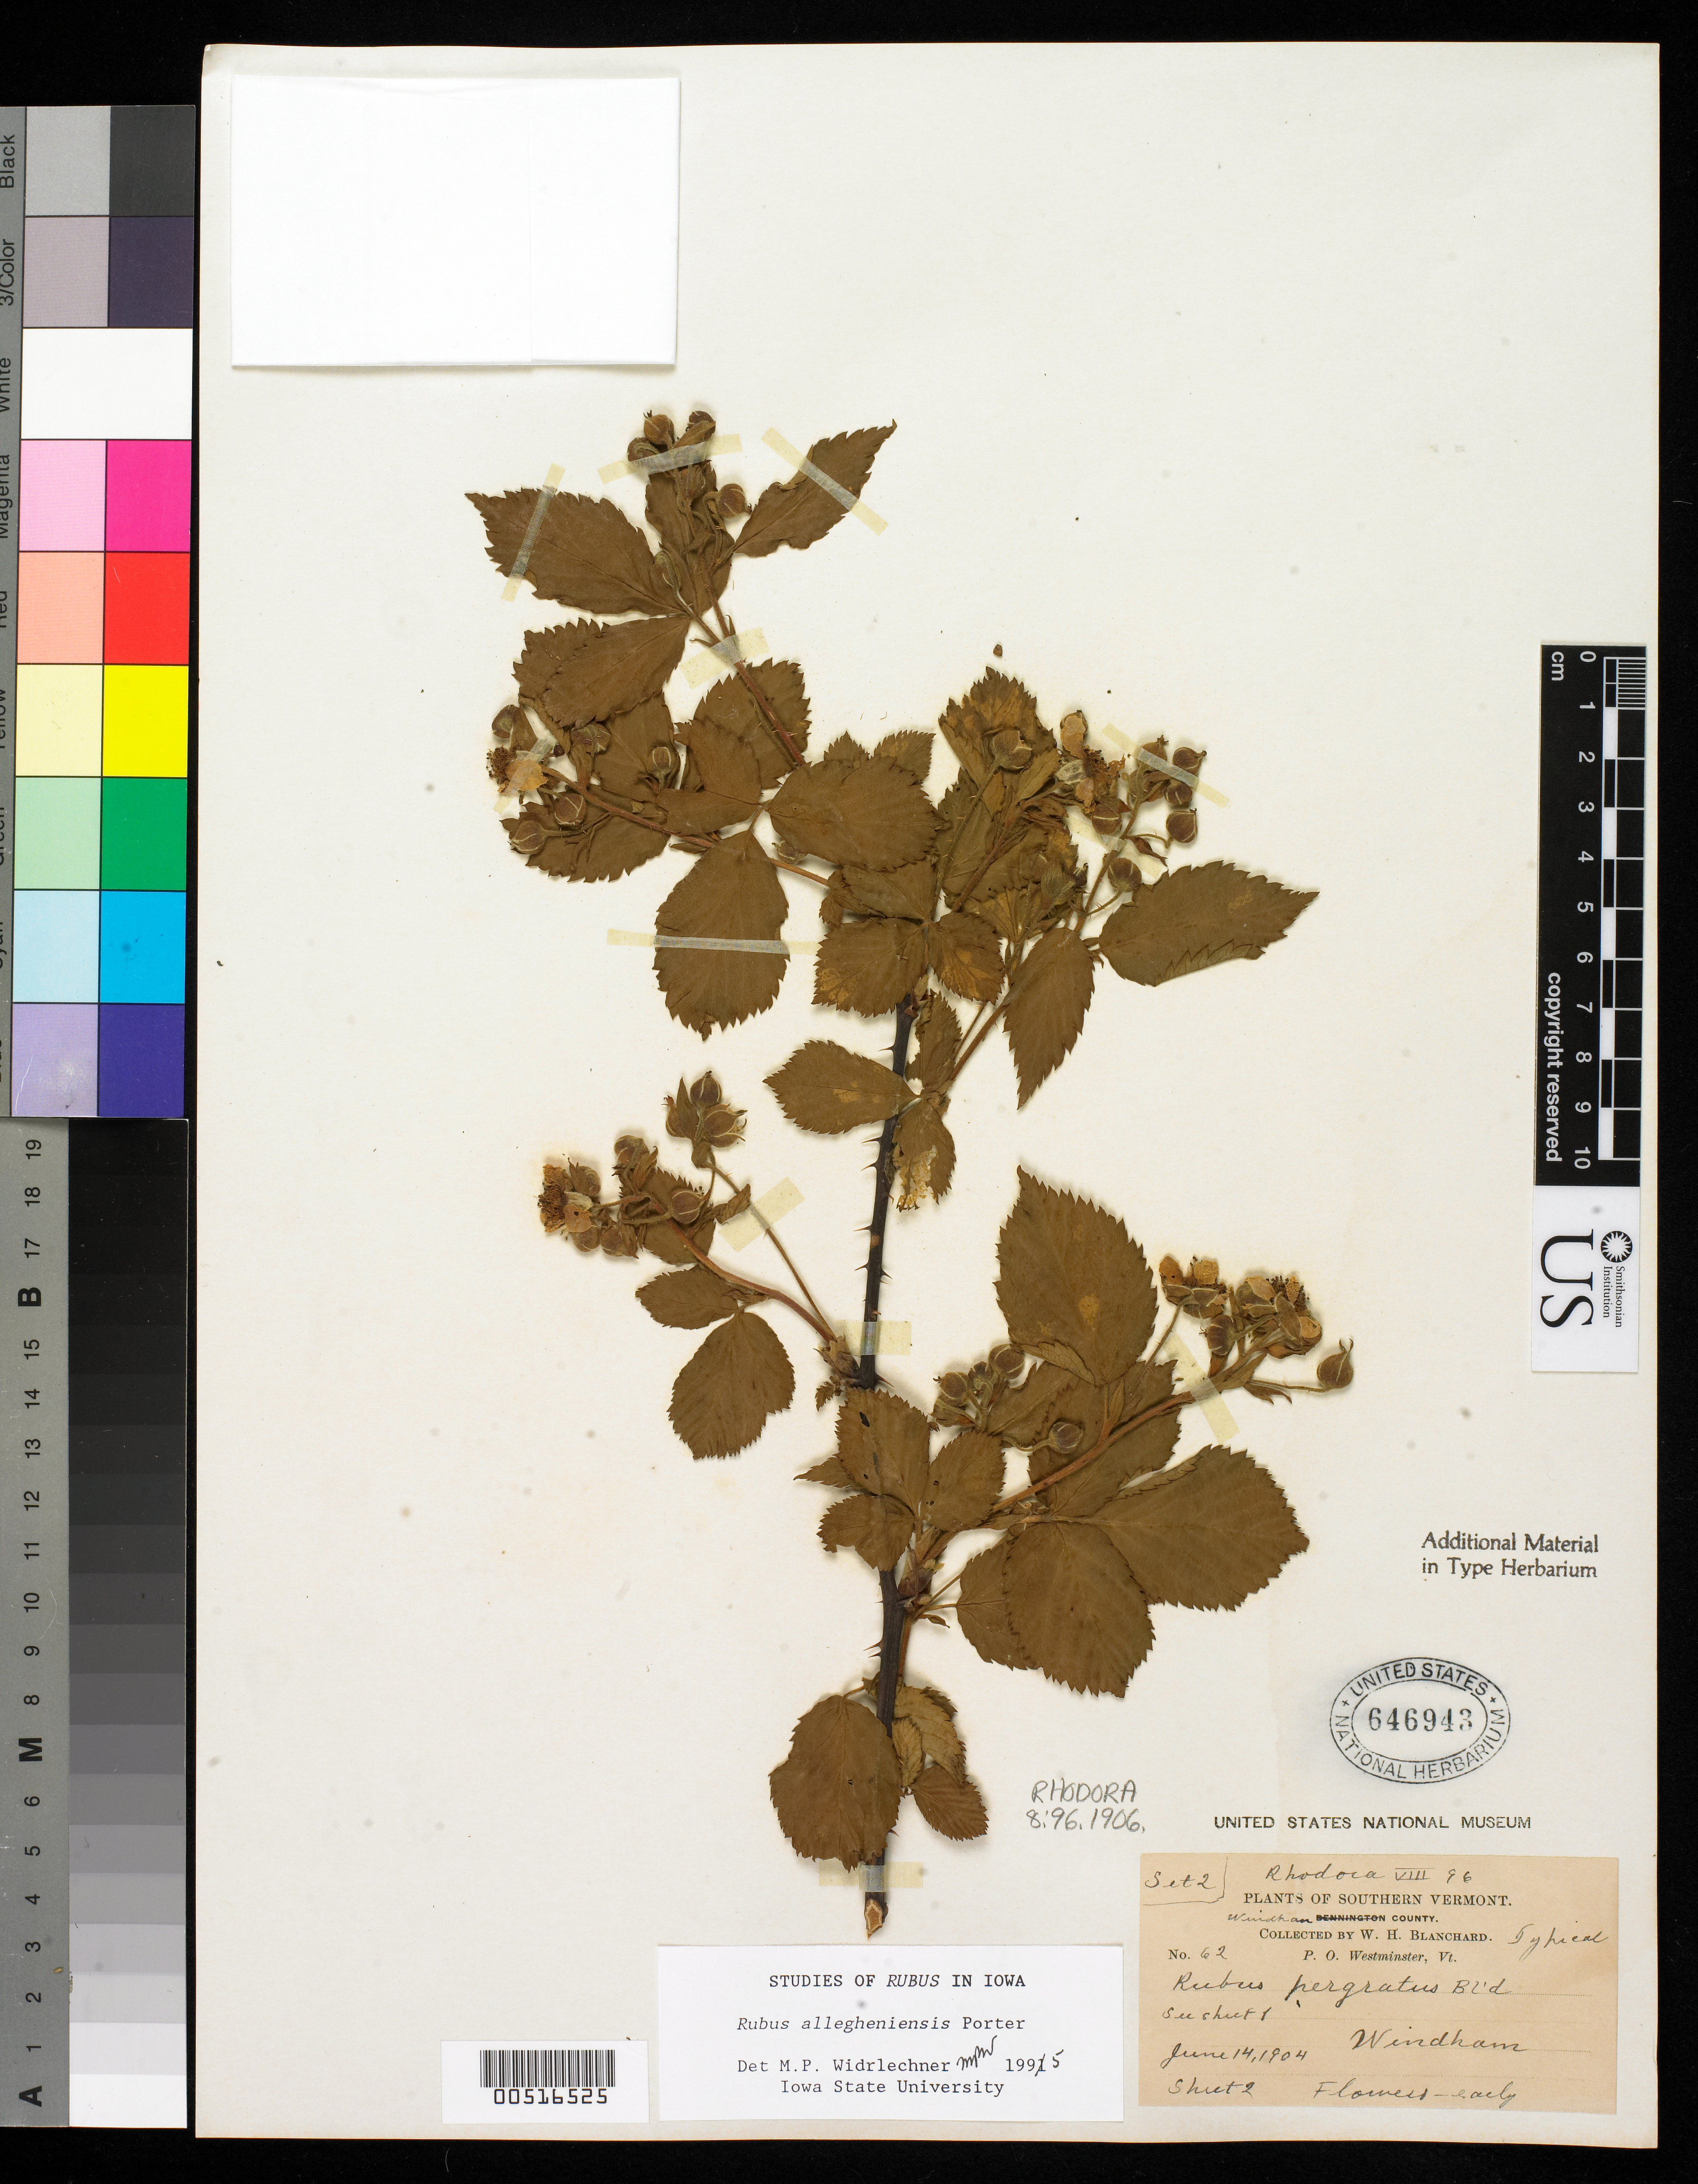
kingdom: Plantae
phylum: Tracheophyta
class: Magnoliopsida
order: Rosales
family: Rosaceae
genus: Rubus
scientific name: Rubus pergratus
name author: Blanch.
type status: Type Collection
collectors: W. H. Blanchard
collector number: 62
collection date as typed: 14 Jun 1904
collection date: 1904-06-14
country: United States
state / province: Vermont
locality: Windham.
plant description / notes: "See sheet 1" [not found]. Blanchard No. 62 "Set 2" consists of 4 (?) sheets, annotated sheet 2, sheet 3, etc. but collected on different dates.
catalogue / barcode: US 646943